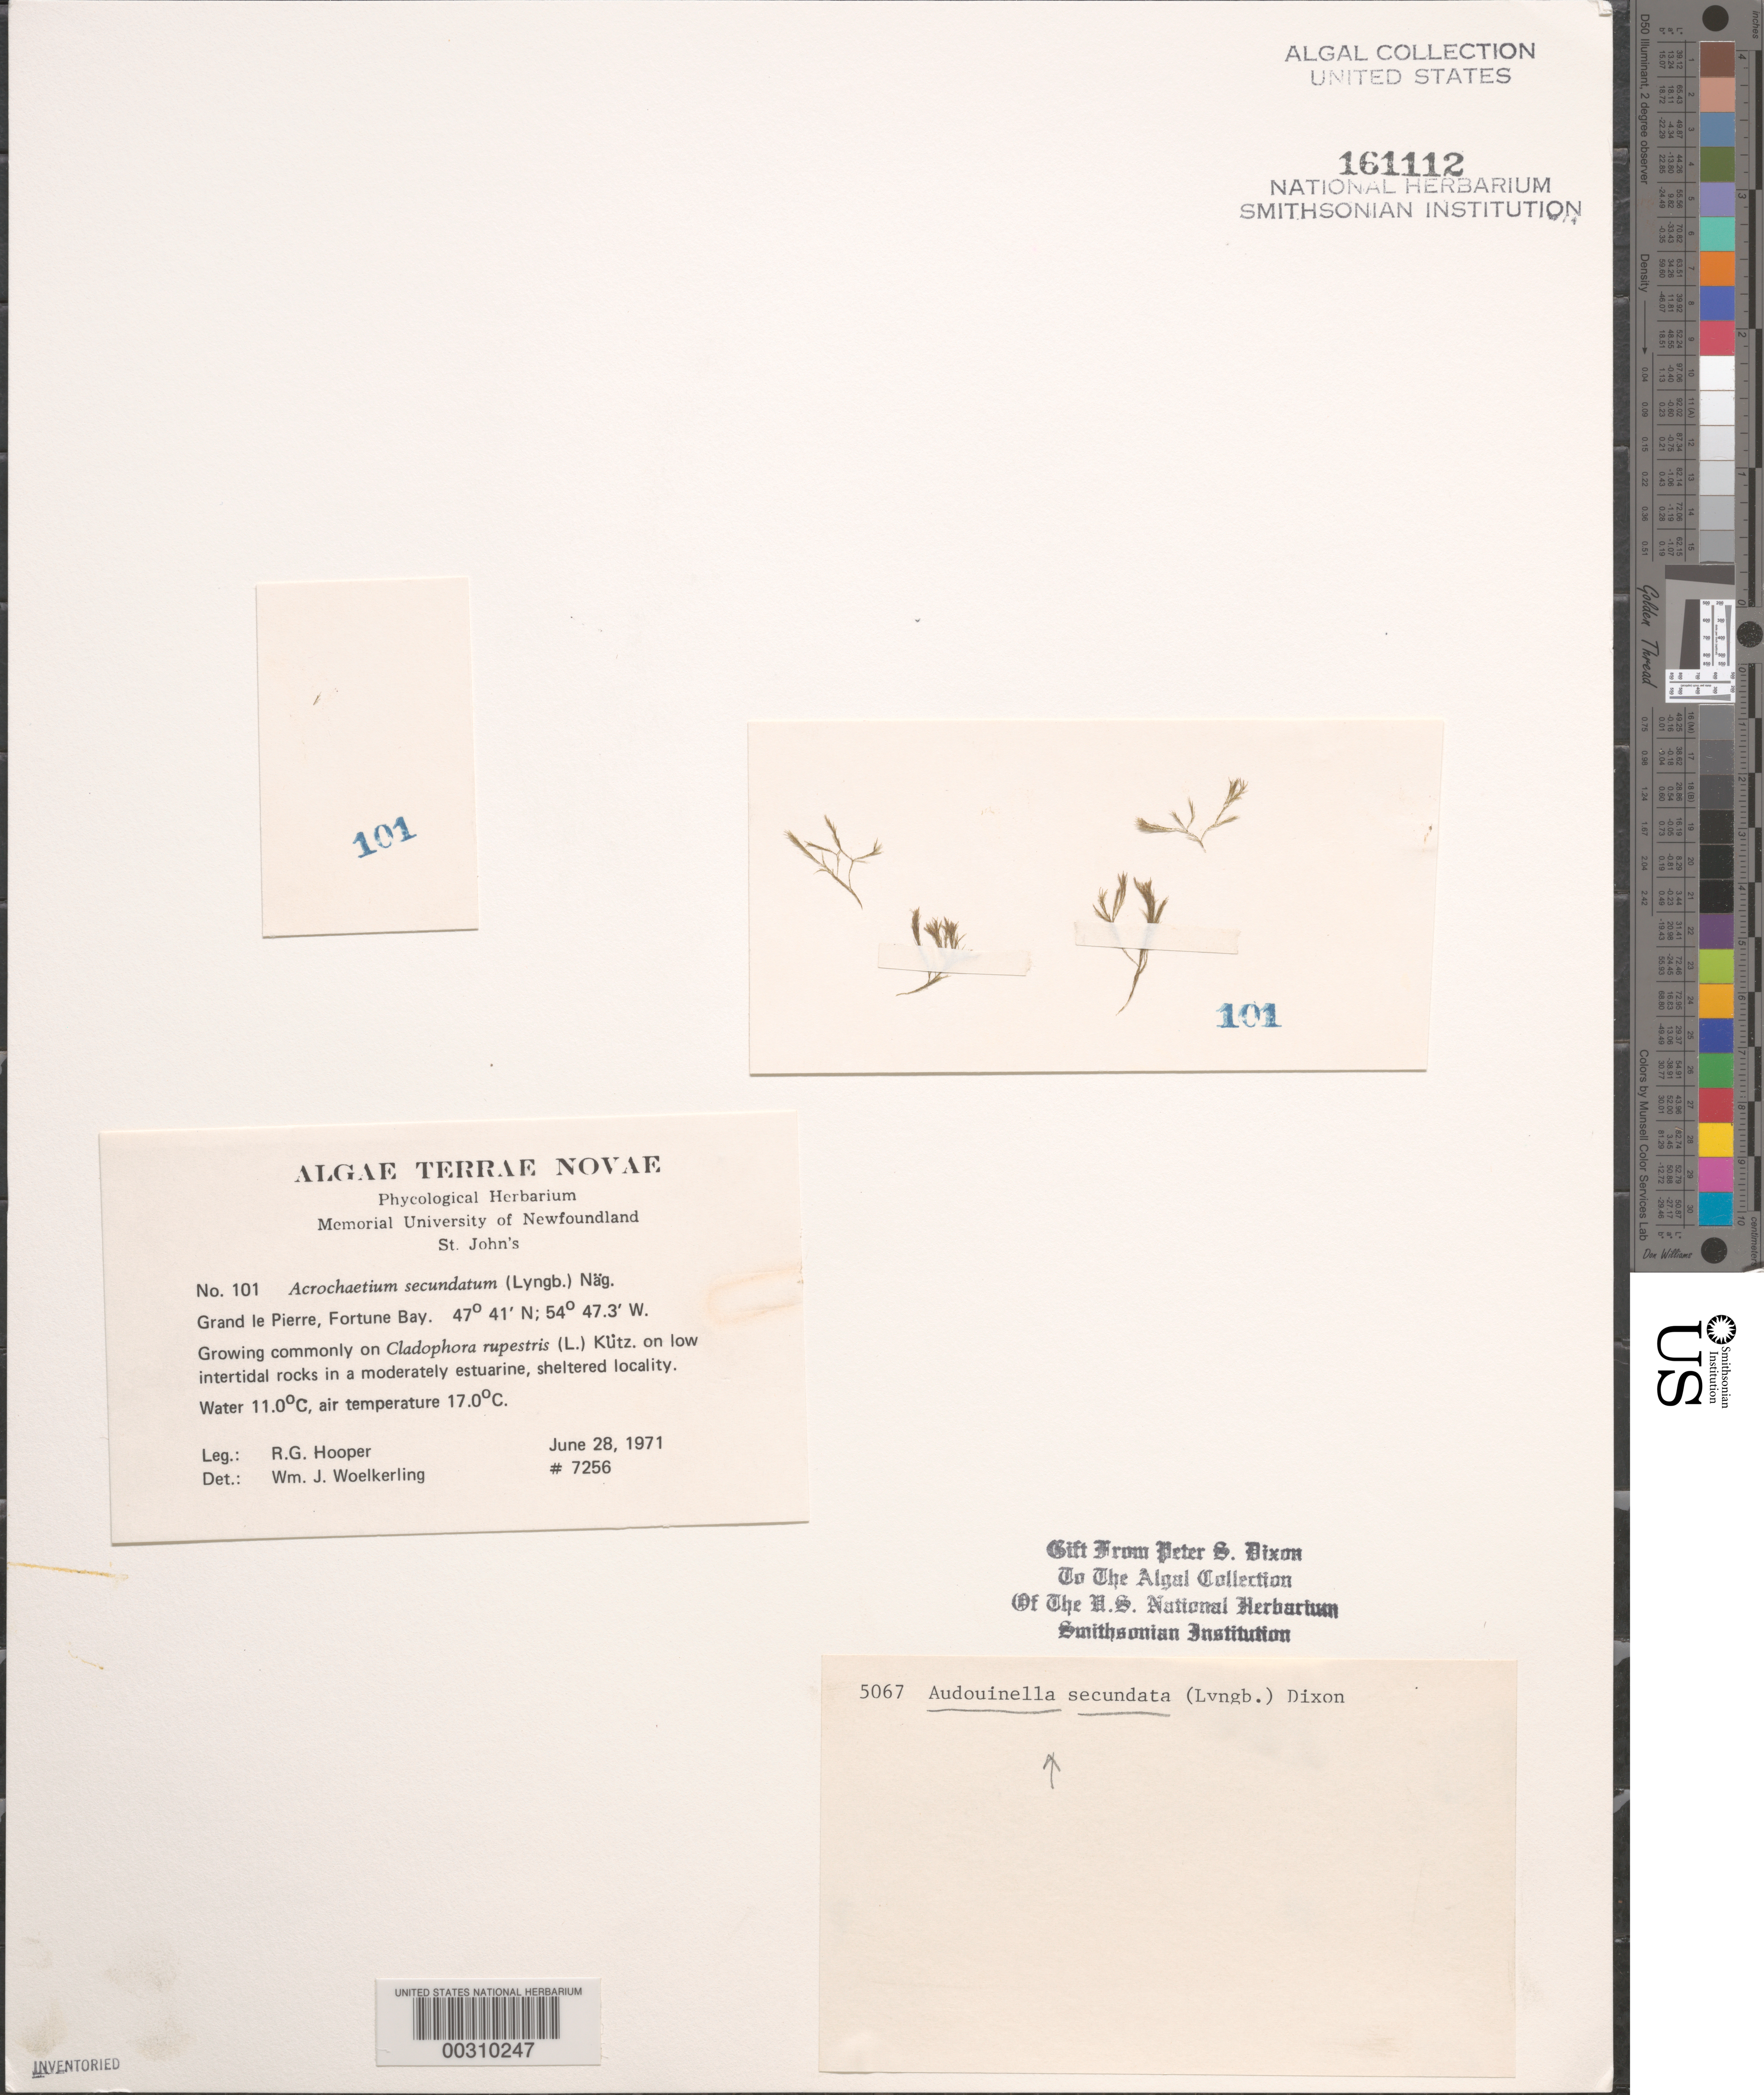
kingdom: Plantae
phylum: Rhodophyta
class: Florideophyceae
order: Acrochaetiales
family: Acrochaetiaceae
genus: Acrochaetium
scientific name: Acrochaetium secundatum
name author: (Lyngb.) Näg. in Näg. & C. Cramer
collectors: R. G. Hooper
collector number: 7256 & PSD 5067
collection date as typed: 28 Jun 1971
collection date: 1971-06-28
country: Canada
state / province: Newfoundland and Labrador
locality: Grand le Pierre, Fortune Bay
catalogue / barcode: US 161112